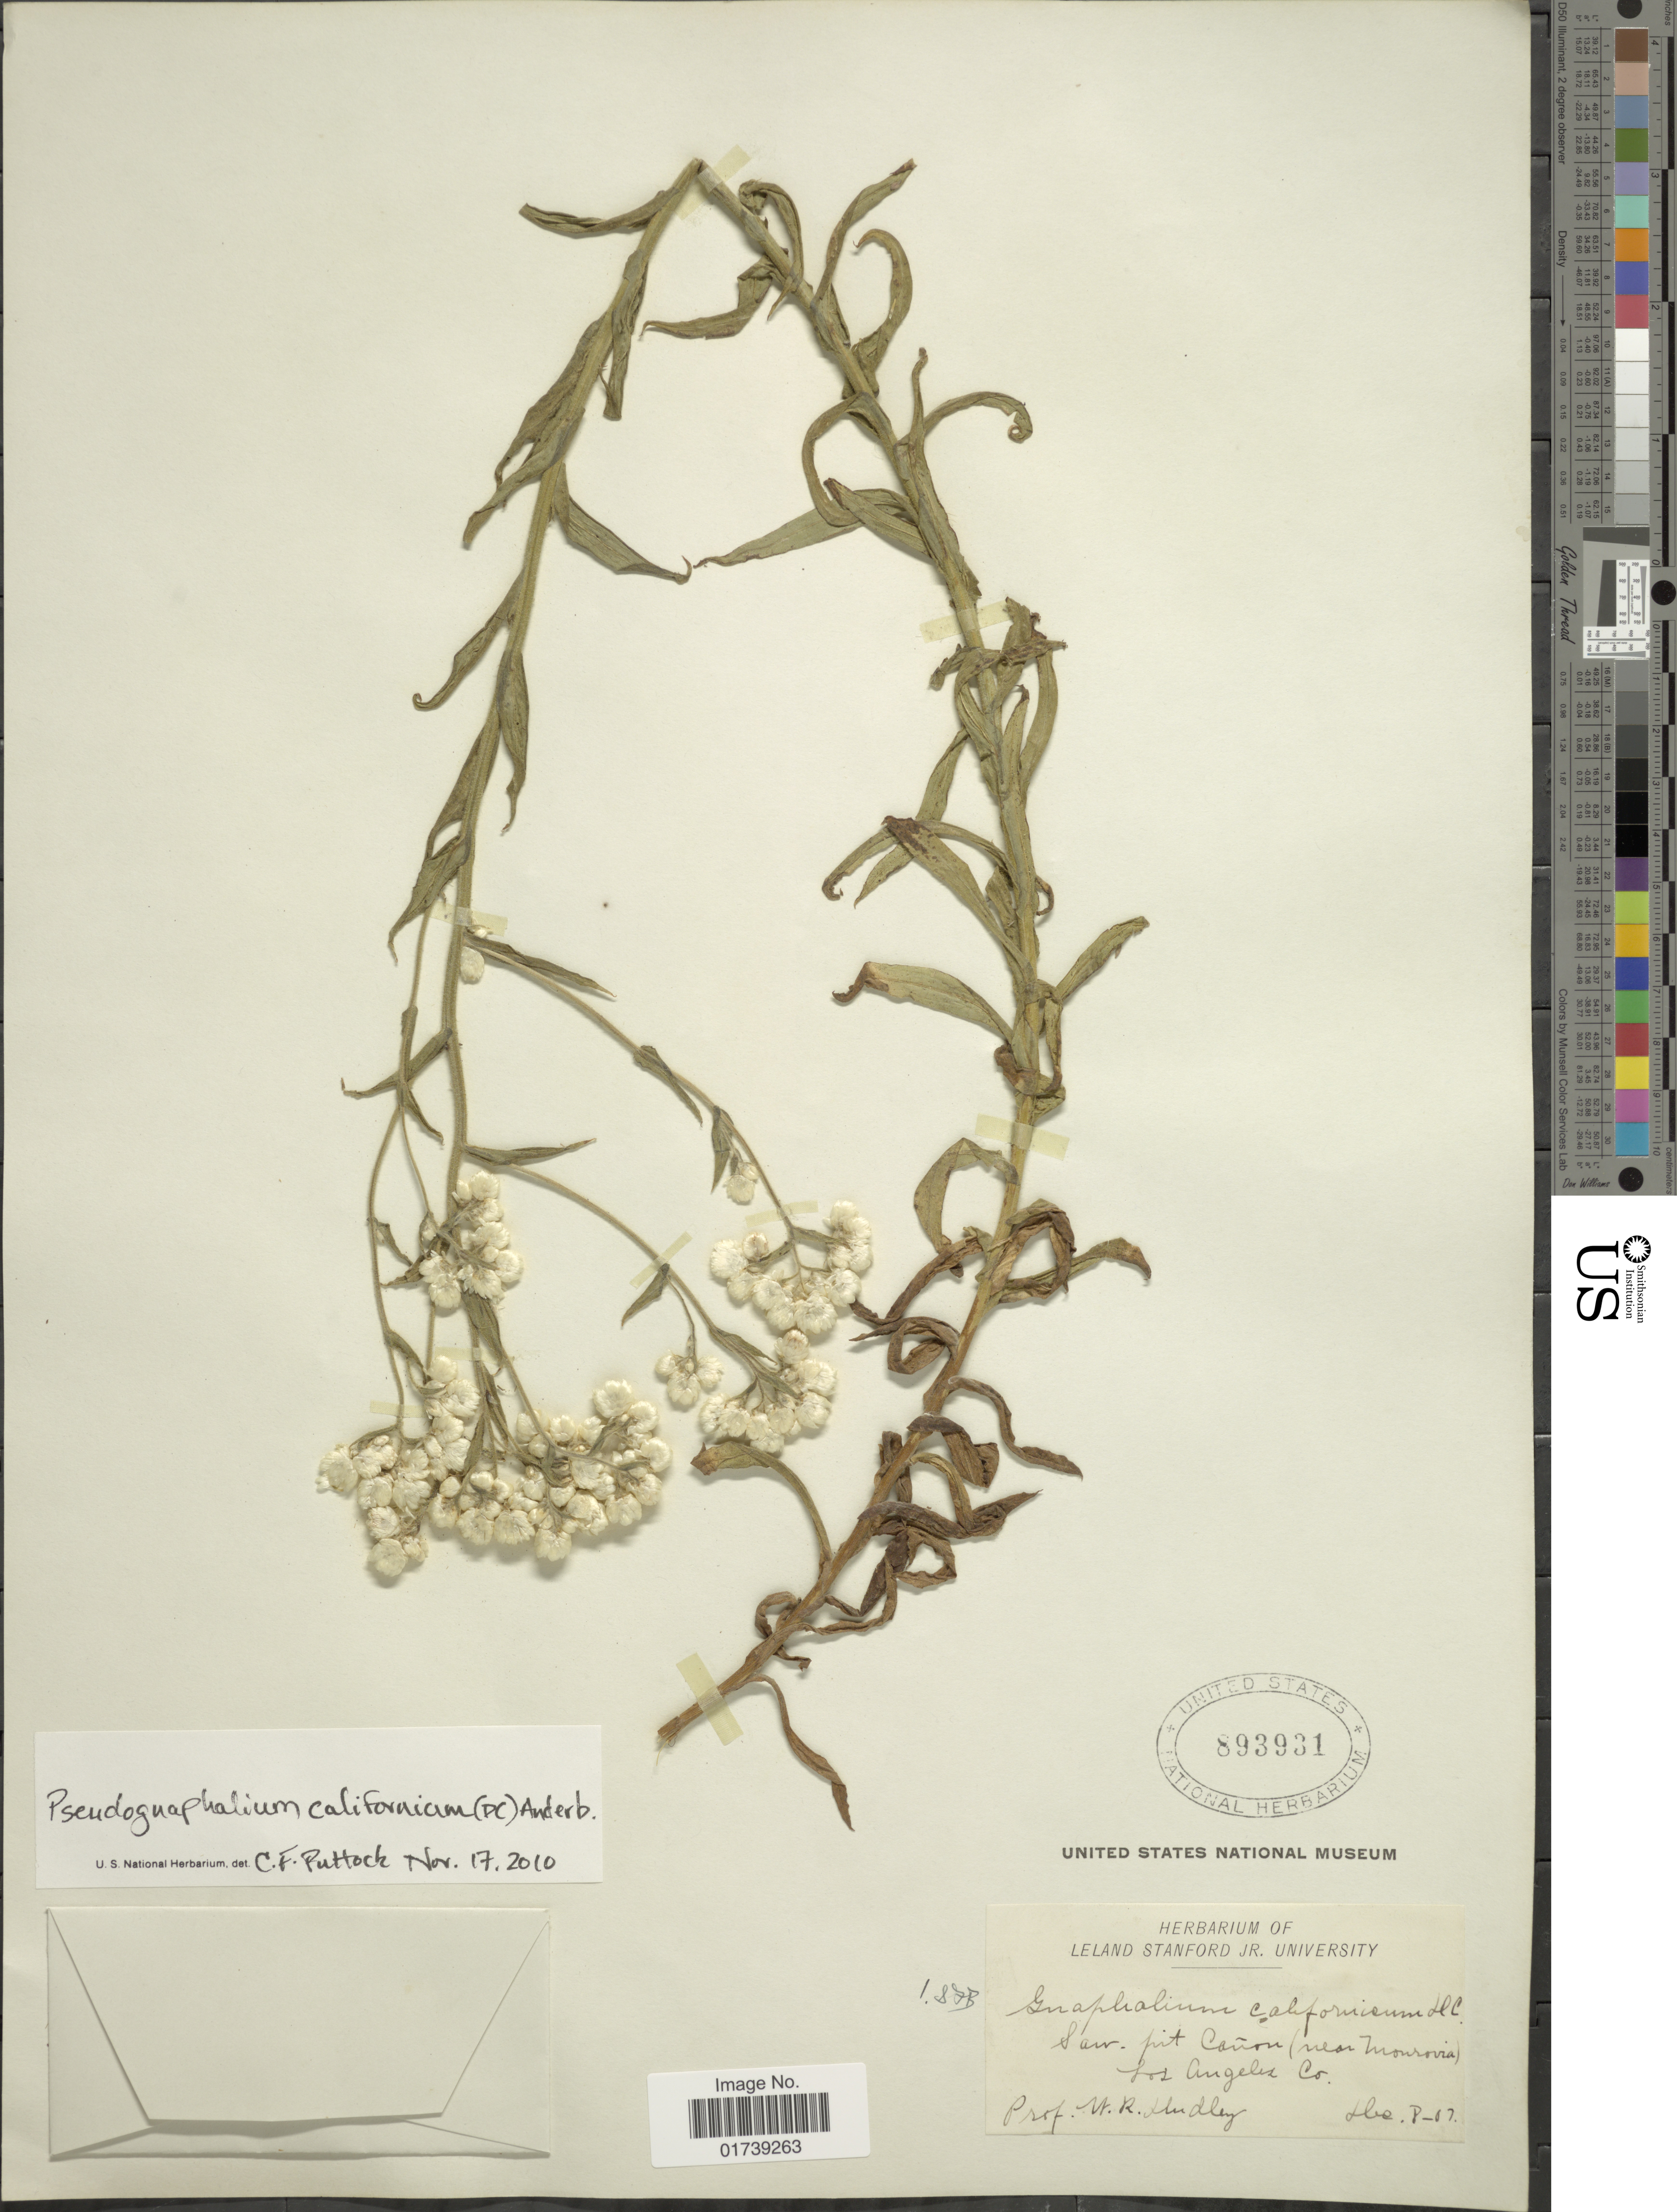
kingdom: Plantae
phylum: Tracheophyta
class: Magnoliopsida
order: Asterales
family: Asteraceae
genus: Pseudognaphalium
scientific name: Pseudognaphalium californicum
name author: (DC.) Anderb.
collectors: W. Hudley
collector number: P-07?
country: United States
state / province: California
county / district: Los Angeles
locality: San. Fit Canon (near Monsovia) Los Angeles Co.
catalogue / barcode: US 893931